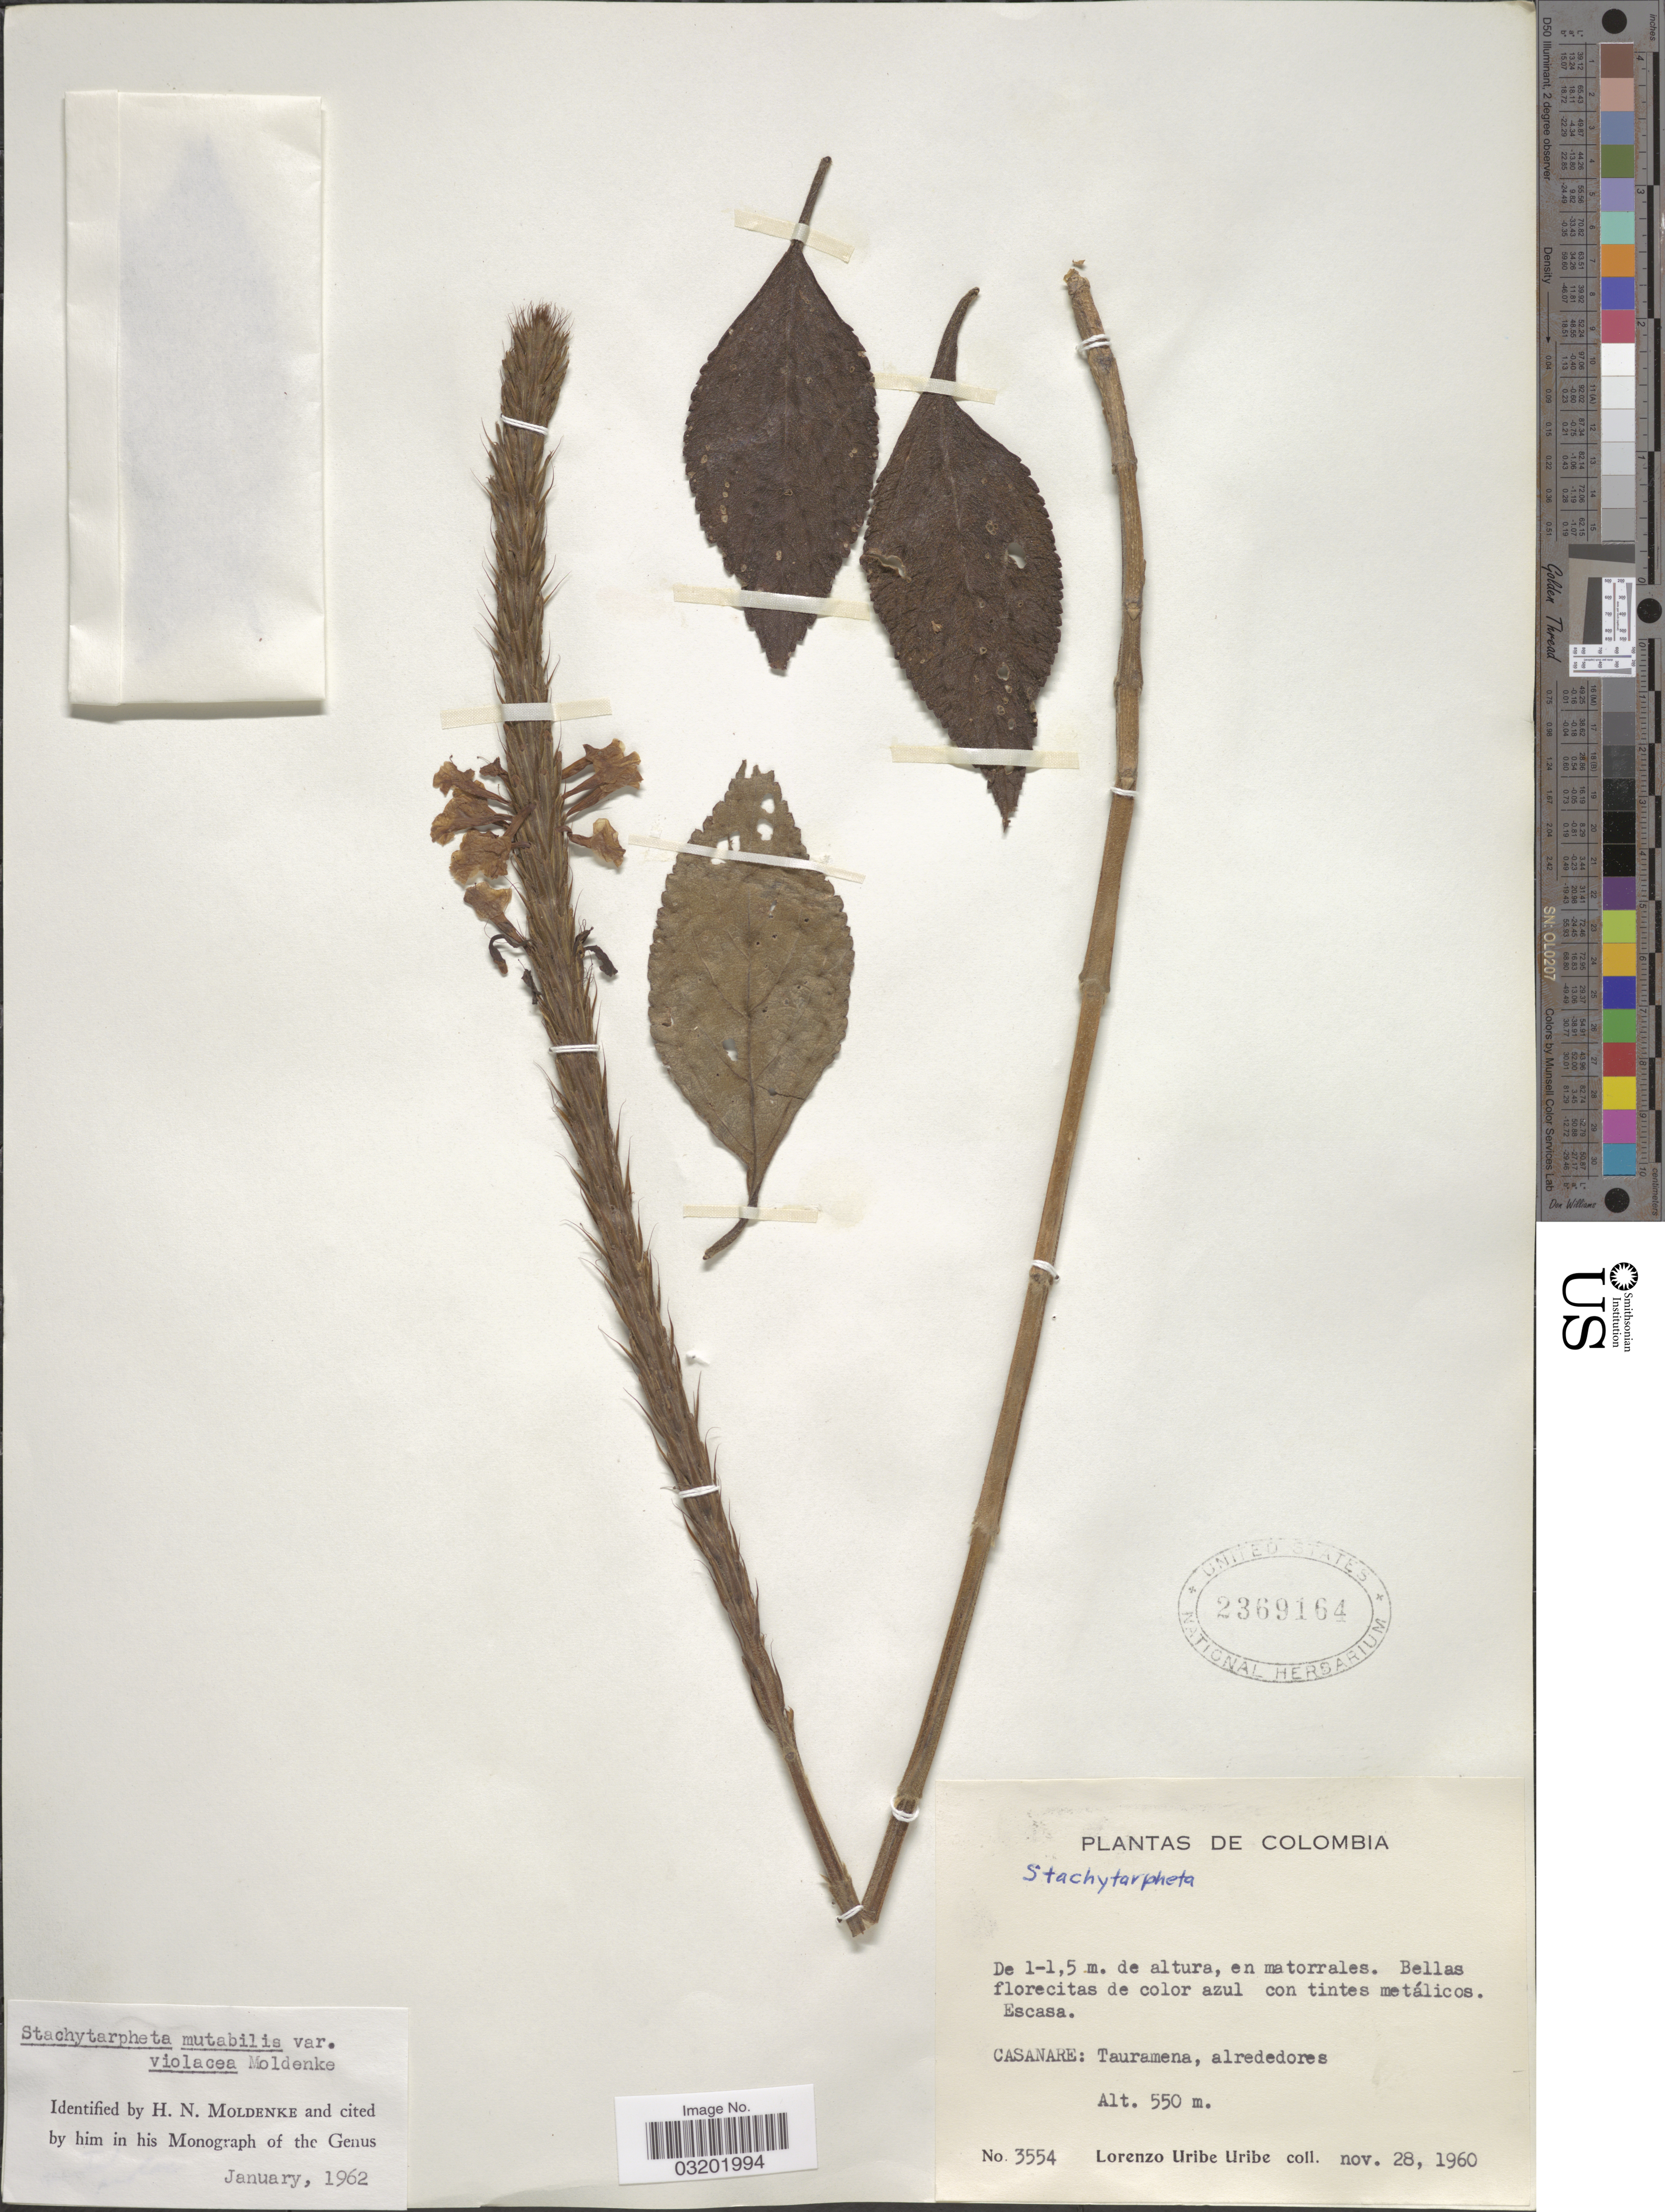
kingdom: Plantae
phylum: Tracheophyta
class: Magnoliopsida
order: Lamiales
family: Verbenaceae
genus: Stachytarpheta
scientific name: Stachytarpheta mutabilis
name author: (Jacq.) Vahl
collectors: L. Uribe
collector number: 3554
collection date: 1960-11-28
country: Colombia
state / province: Casanare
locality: Tauramena, alrededores.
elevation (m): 550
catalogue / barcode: US 2369164